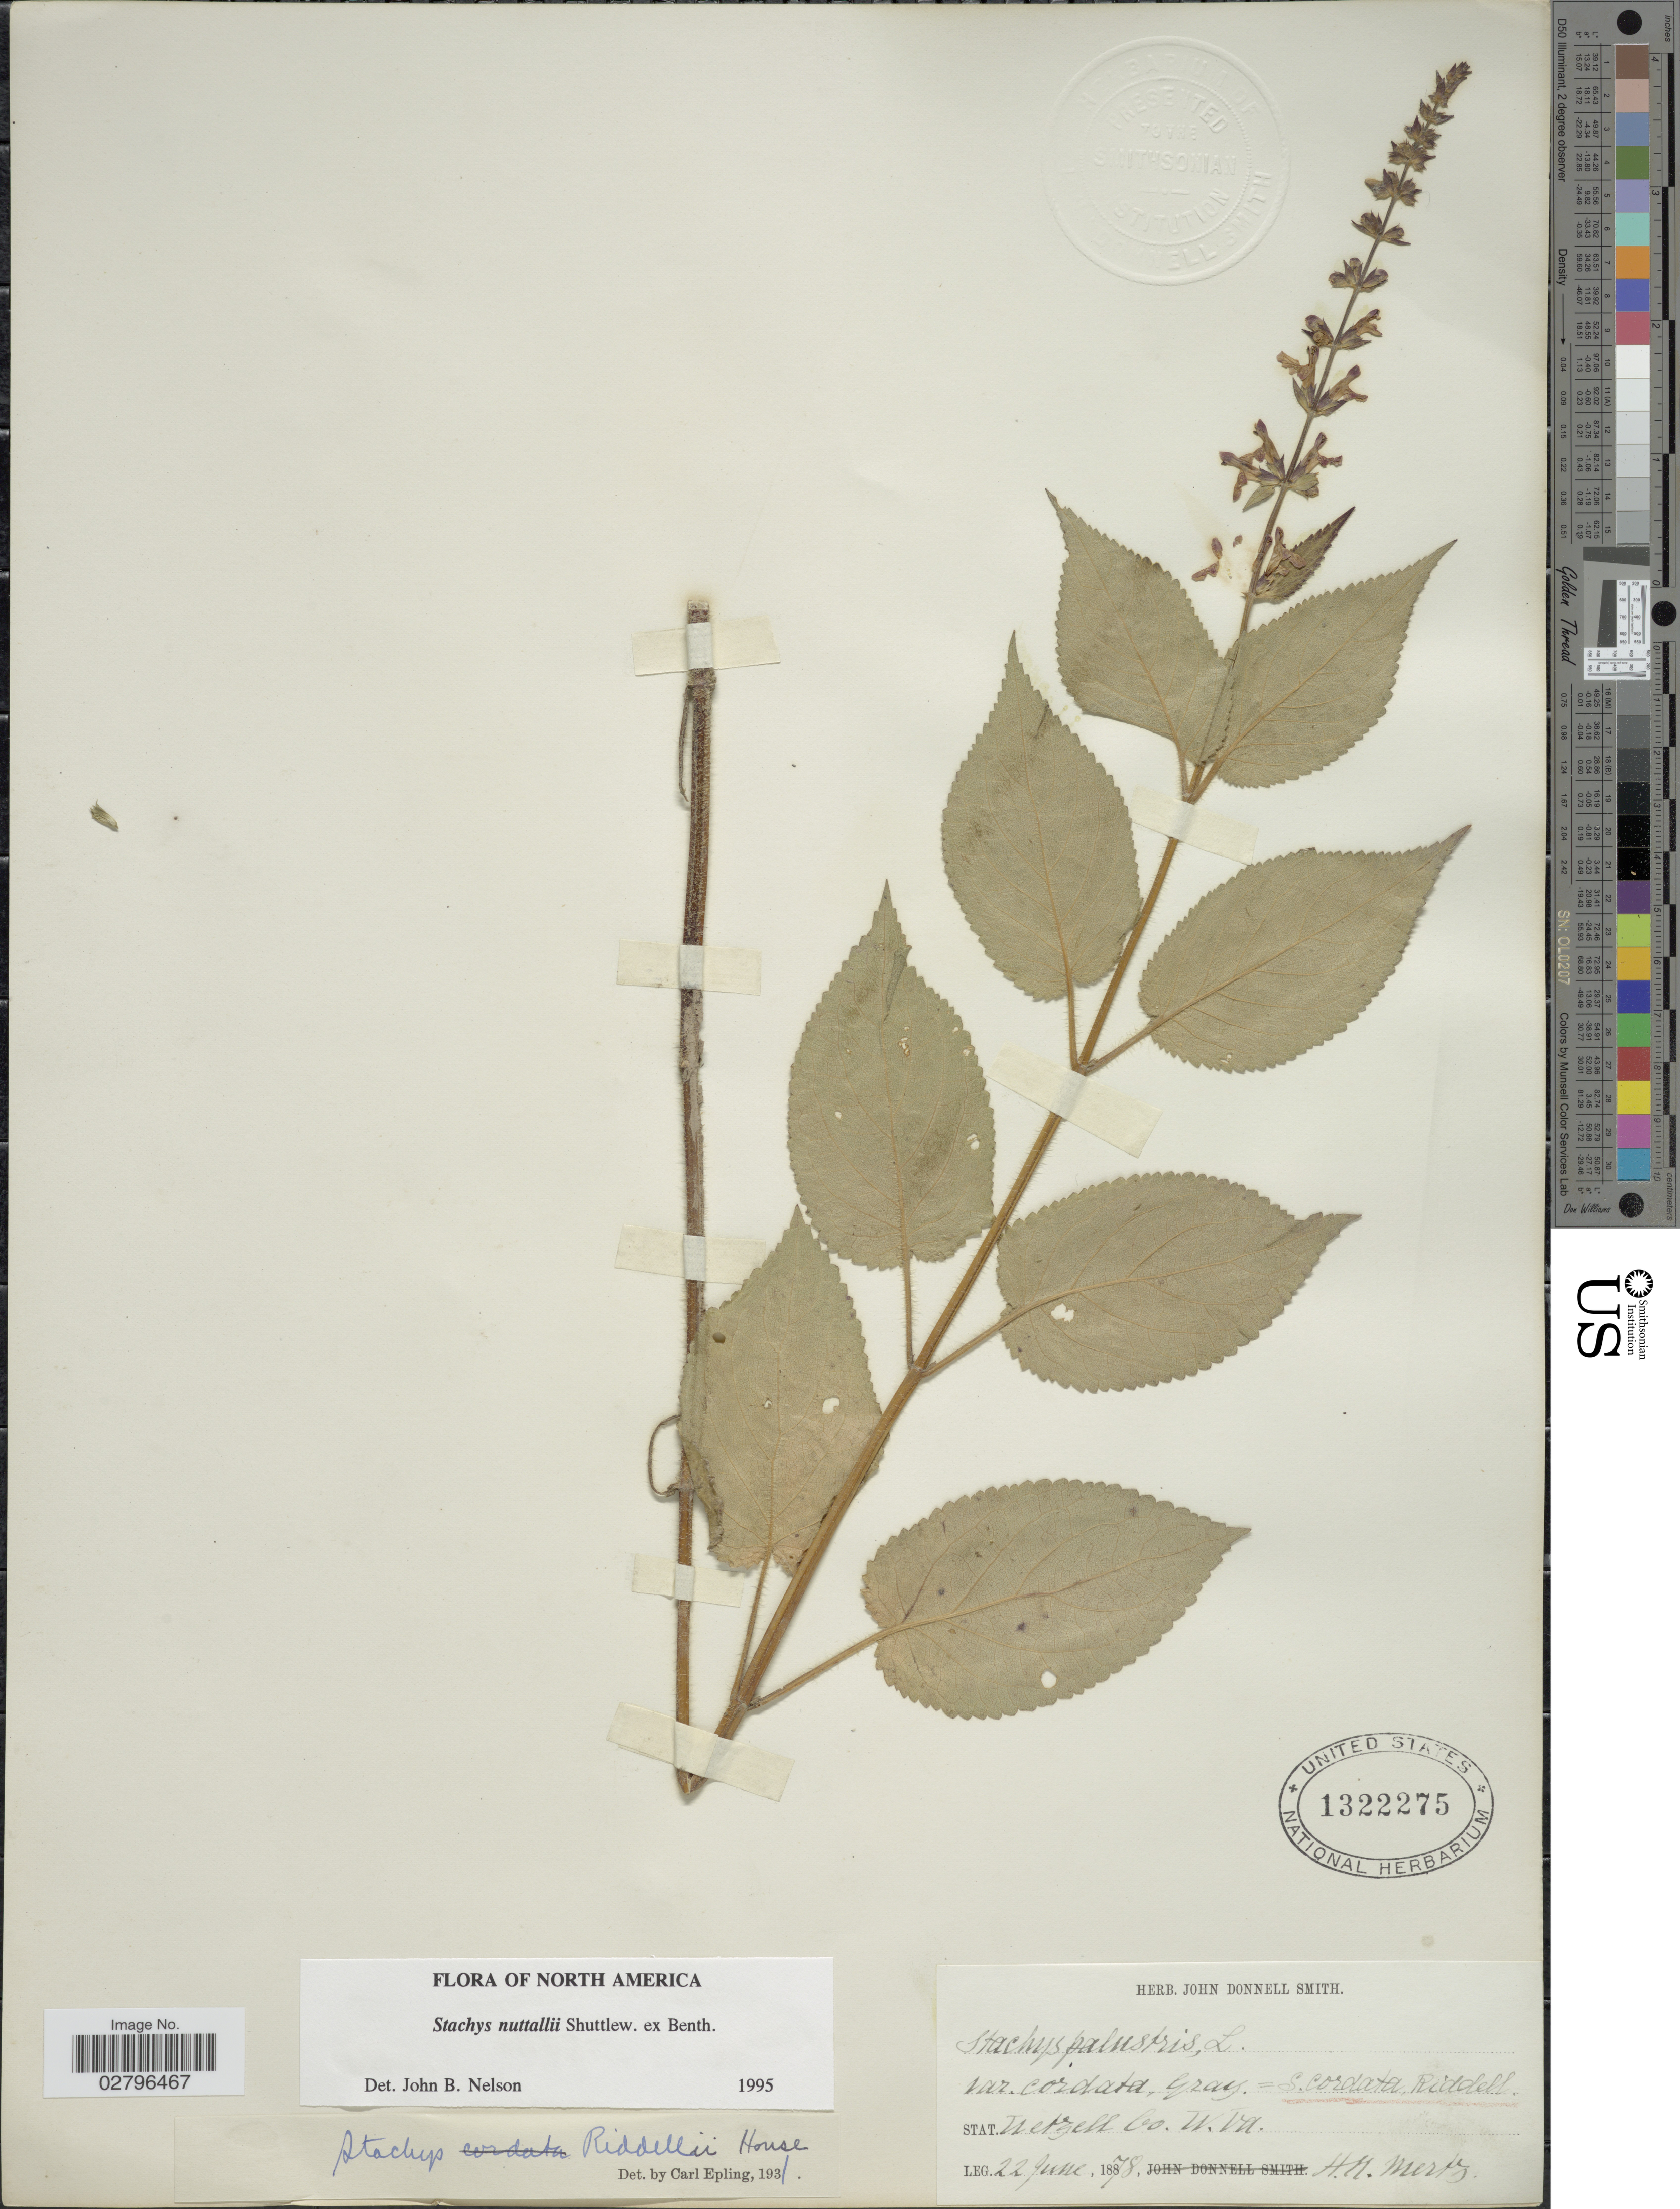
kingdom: Plantae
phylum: Tracheophyta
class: Magnoliopsida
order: Lamiales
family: Lamiaceae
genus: Stachys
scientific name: Stachys nuttallii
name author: Shuttlew. ex Benth.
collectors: H. Mertz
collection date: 1878-06-22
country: United States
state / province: West Virginia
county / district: Wetzel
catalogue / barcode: US 1322275